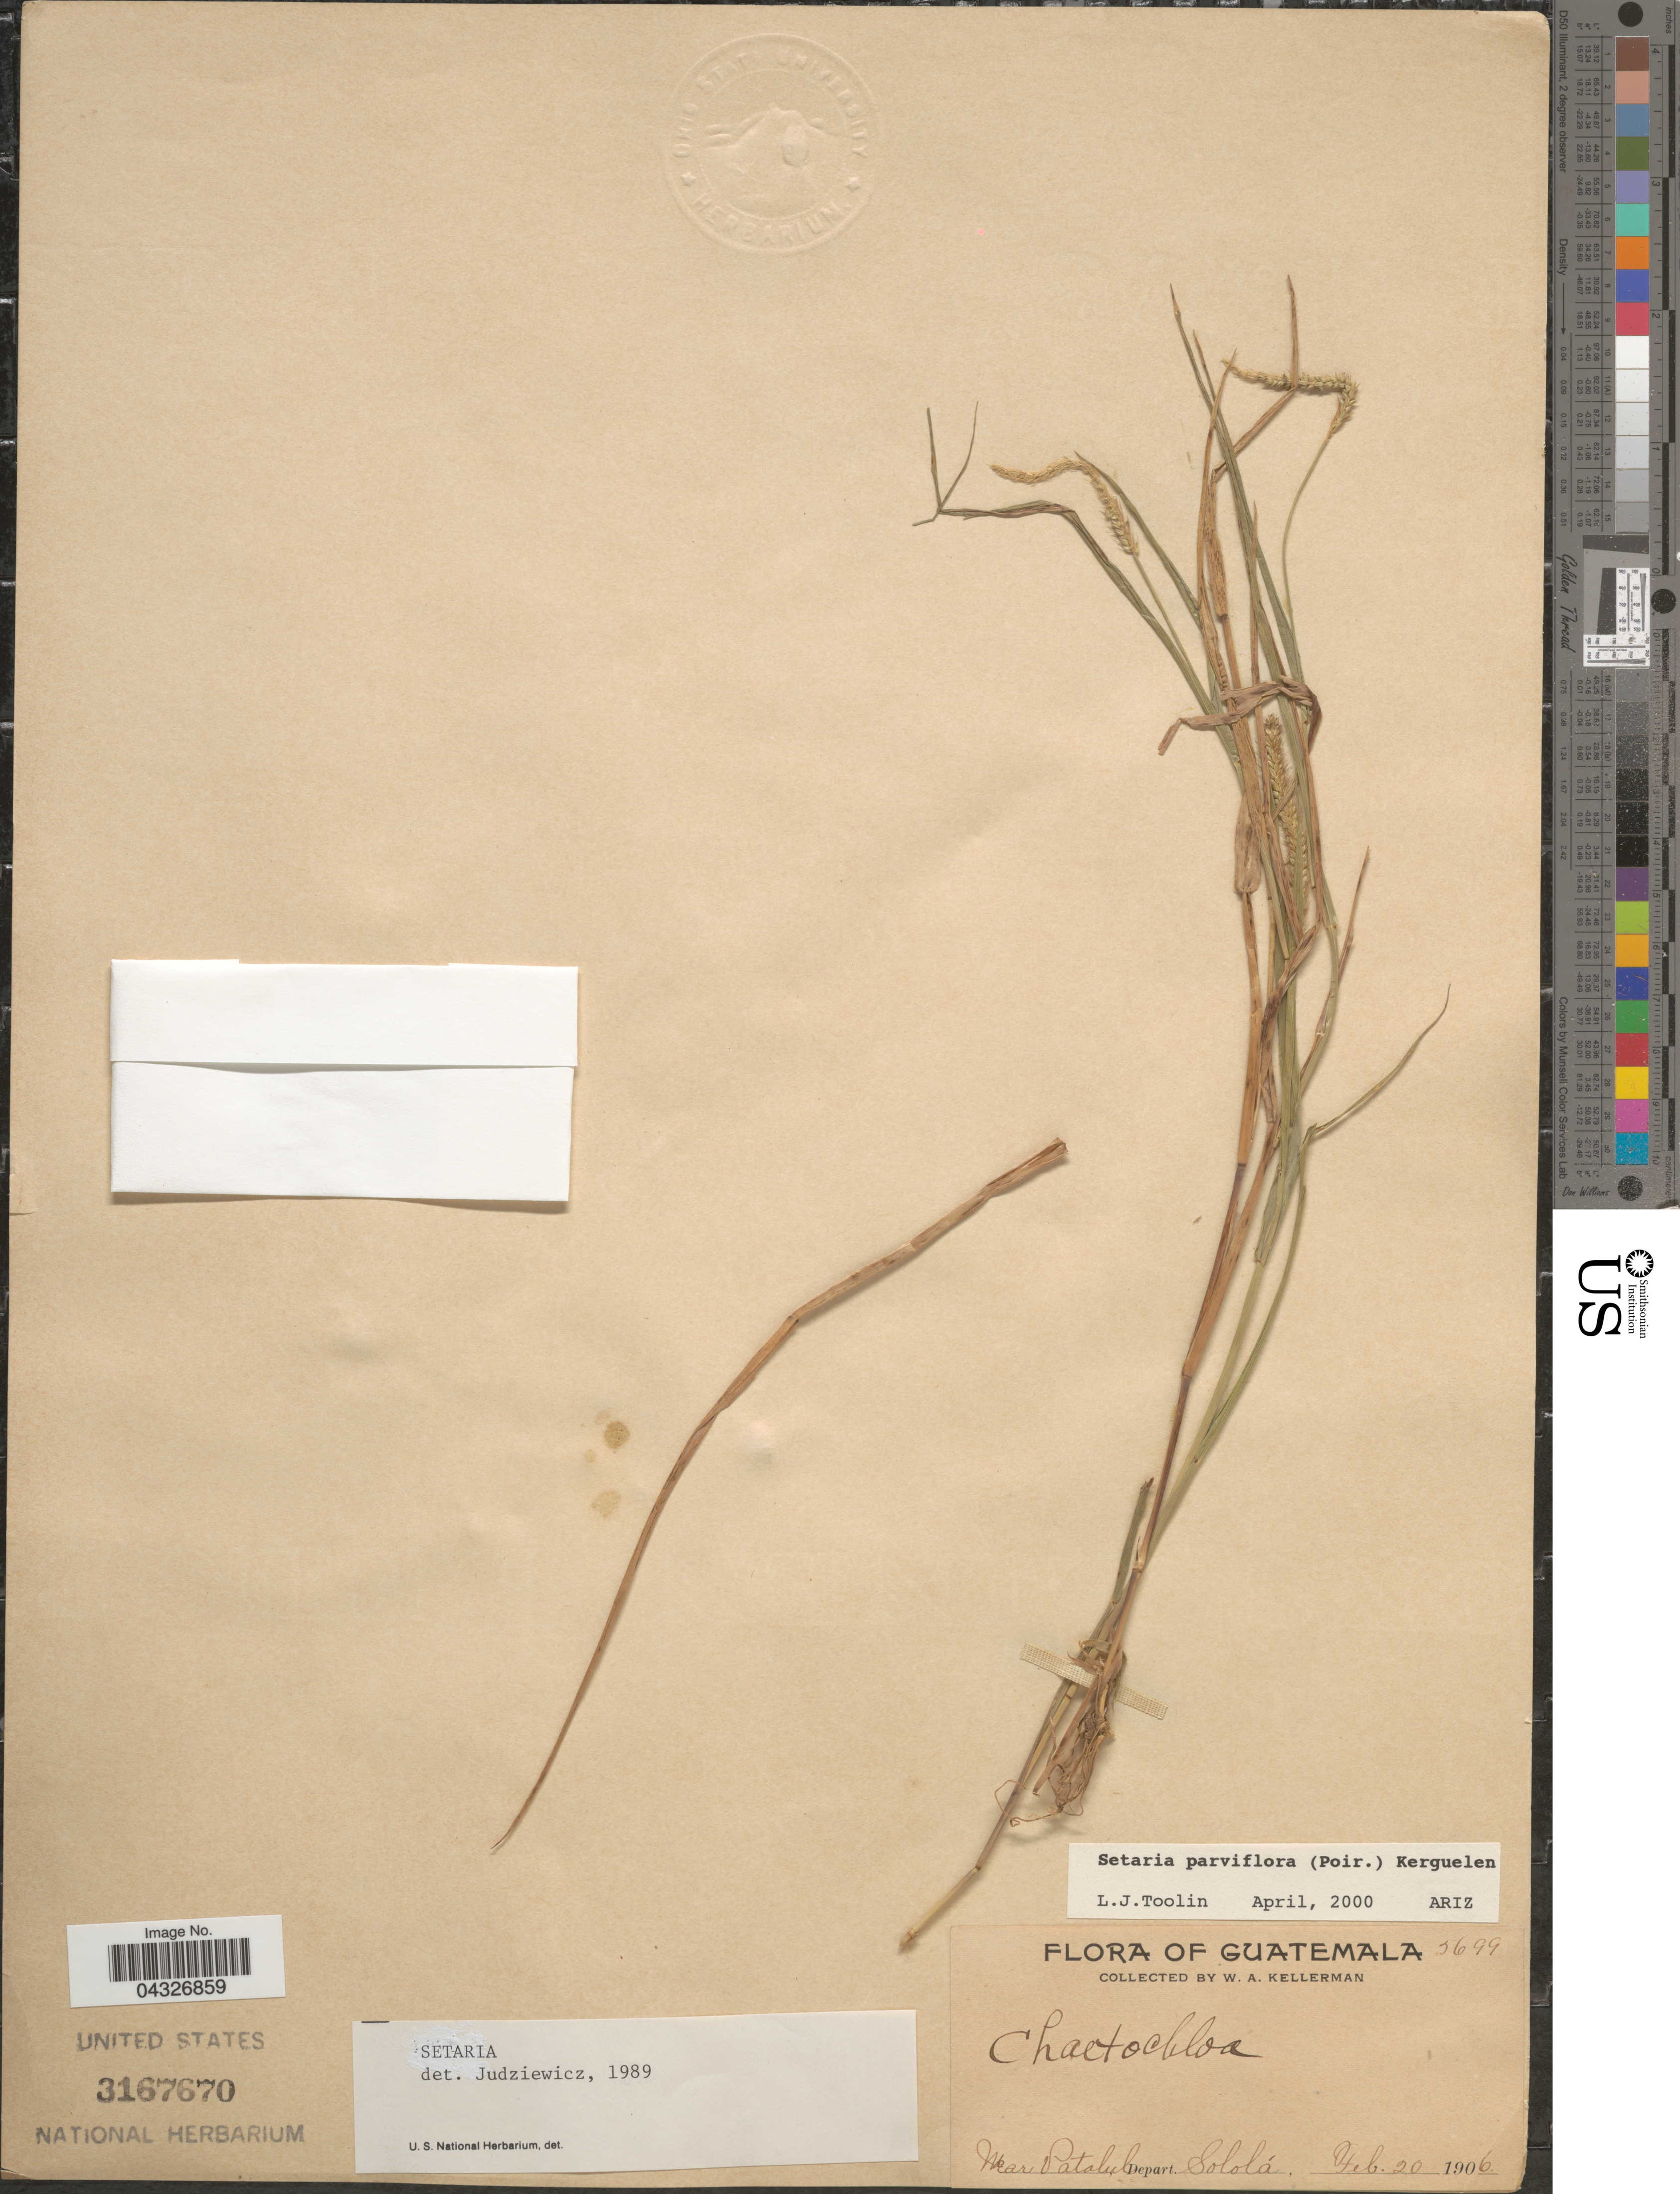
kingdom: Plantae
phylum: Tracheophyta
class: Liliopsida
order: Poales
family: Poaceae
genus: Setaria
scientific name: Setaria parviflora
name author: (Poir.) Kerguélen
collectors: W. Kellerman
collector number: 5699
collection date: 1906-02-20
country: Guatemala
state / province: Solola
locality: Near Patalul. Depart. Sololá.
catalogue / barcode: US 3167670